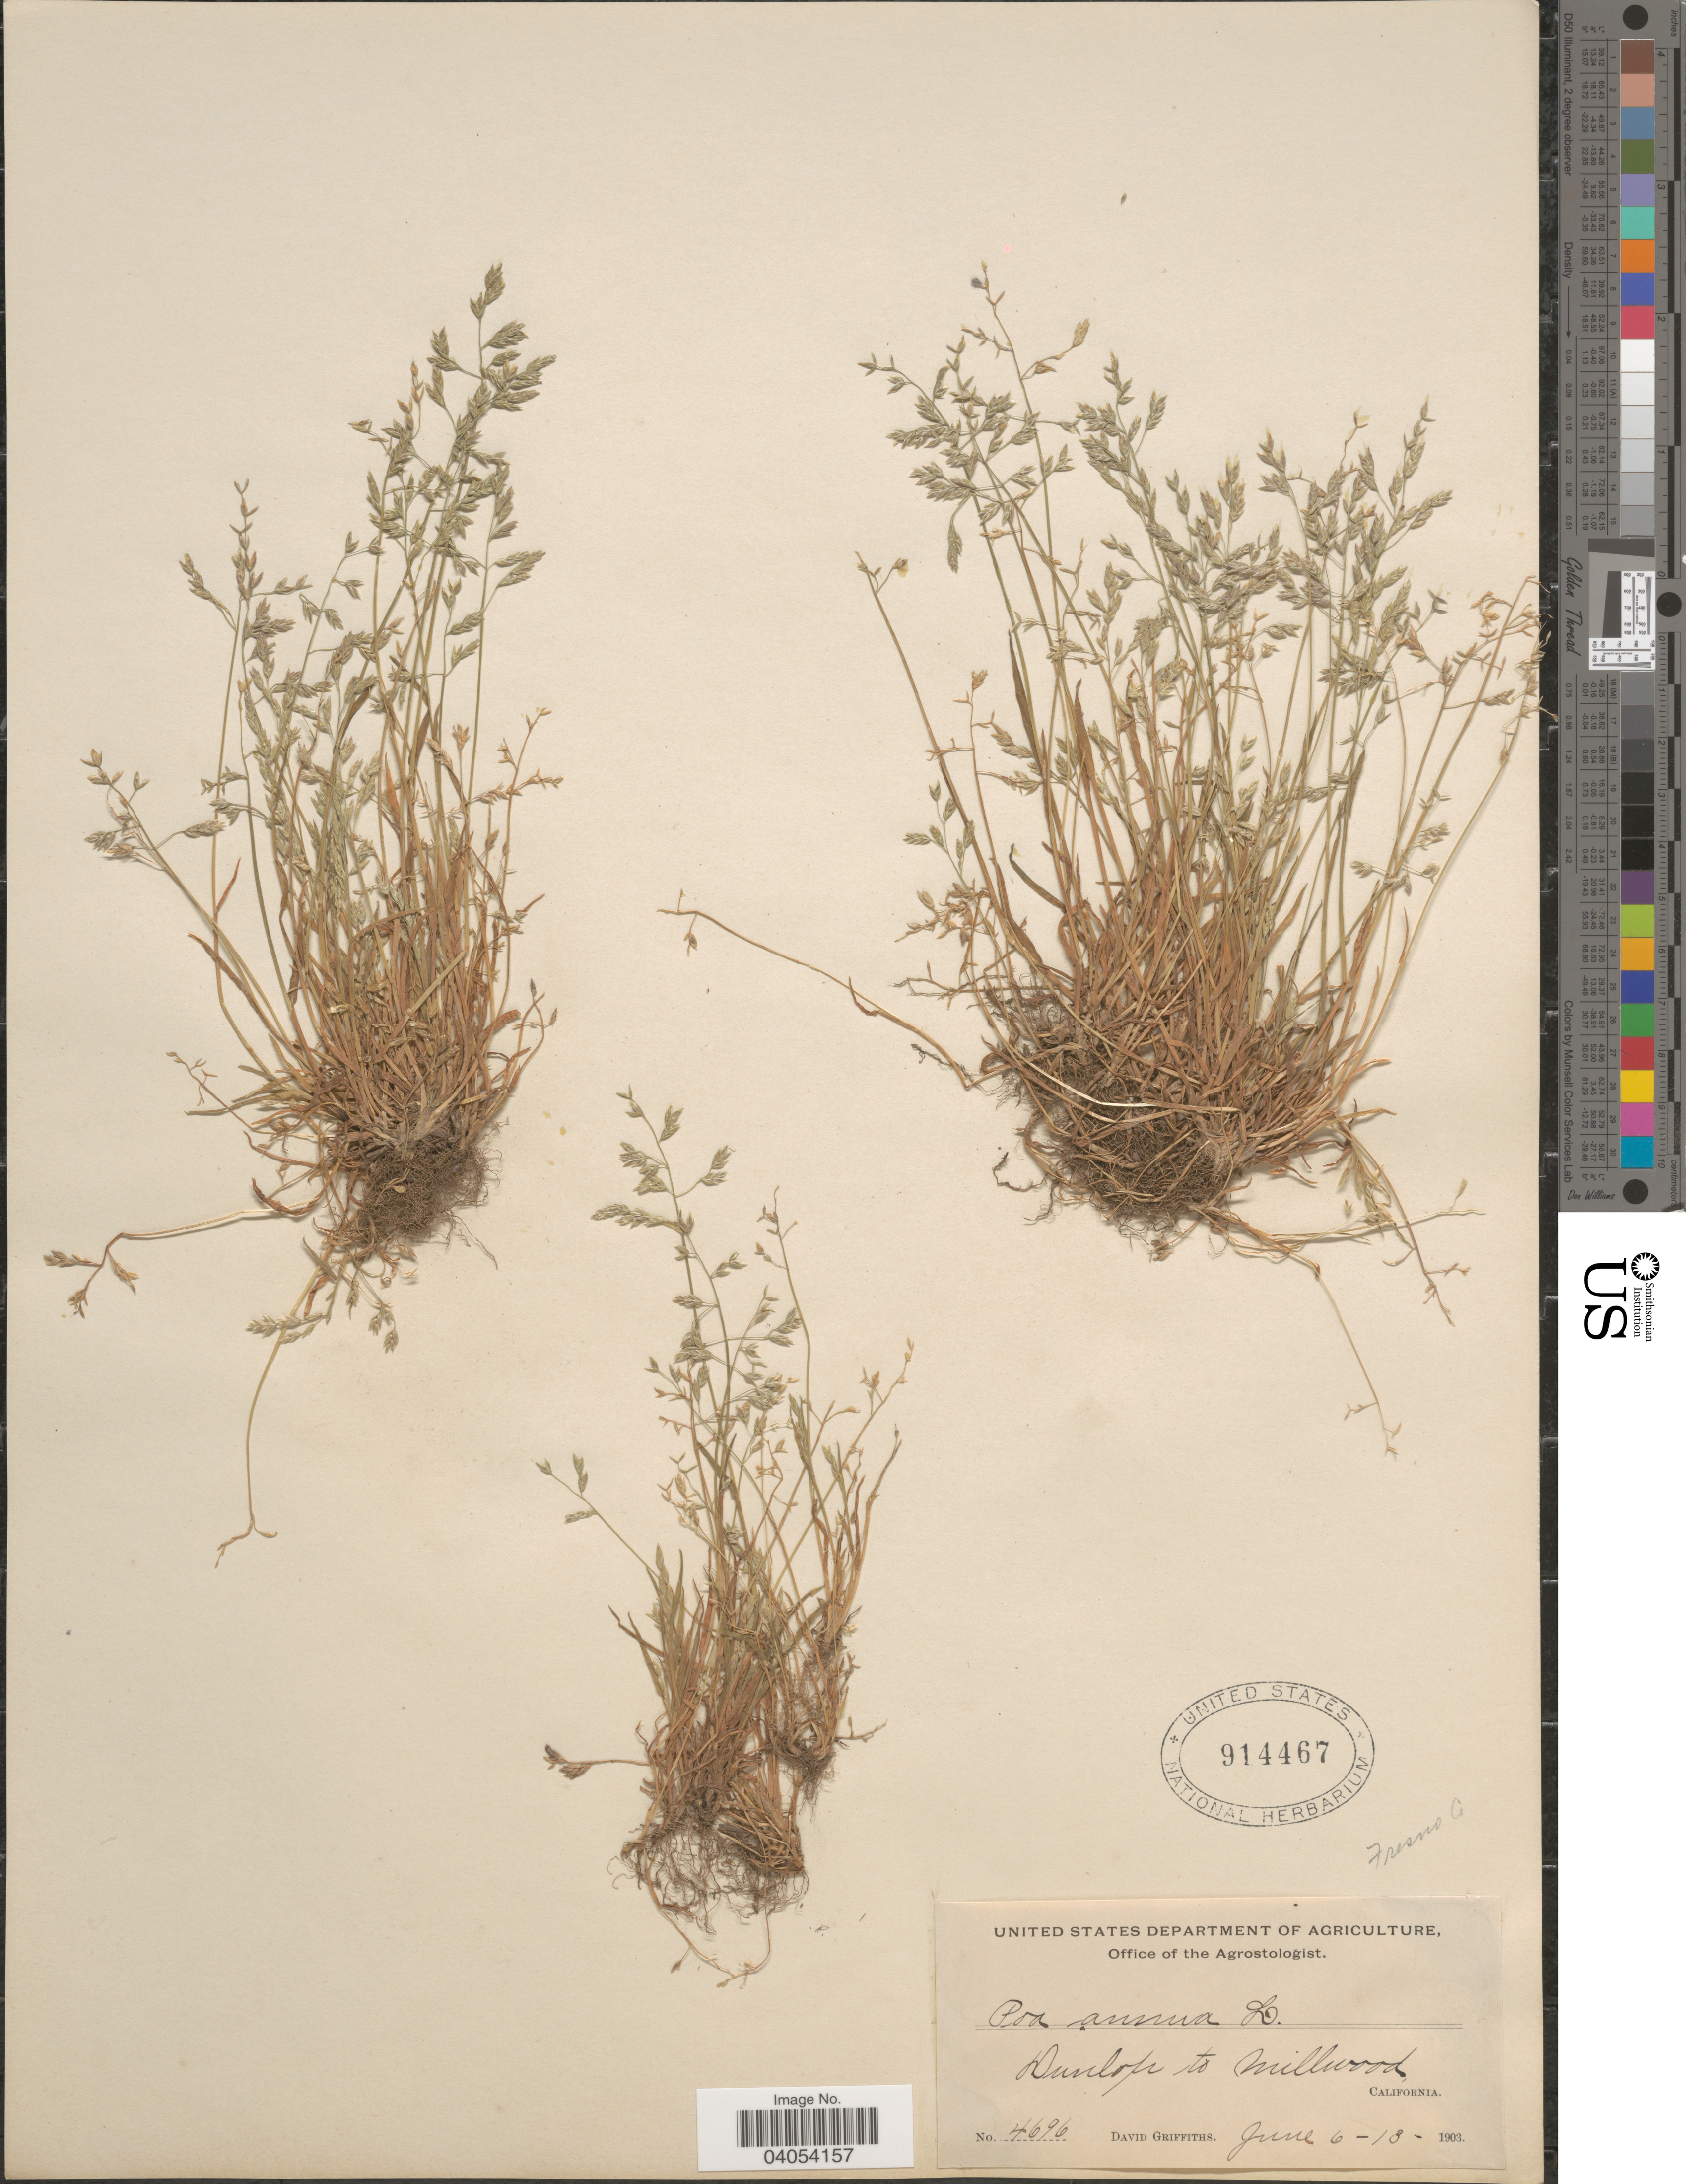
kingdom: Plantae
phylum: Tracheophyta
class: Liliopsida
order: Poales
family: Poaceae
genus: Poa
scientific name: Poa annua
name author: L.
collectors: D. Griffiths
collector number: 4696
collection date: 1903-06-06/1903-06-13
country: United States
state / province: California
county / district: Fresno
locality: Dunlop to Millwood. Fresno Co.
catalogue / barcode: US 914467